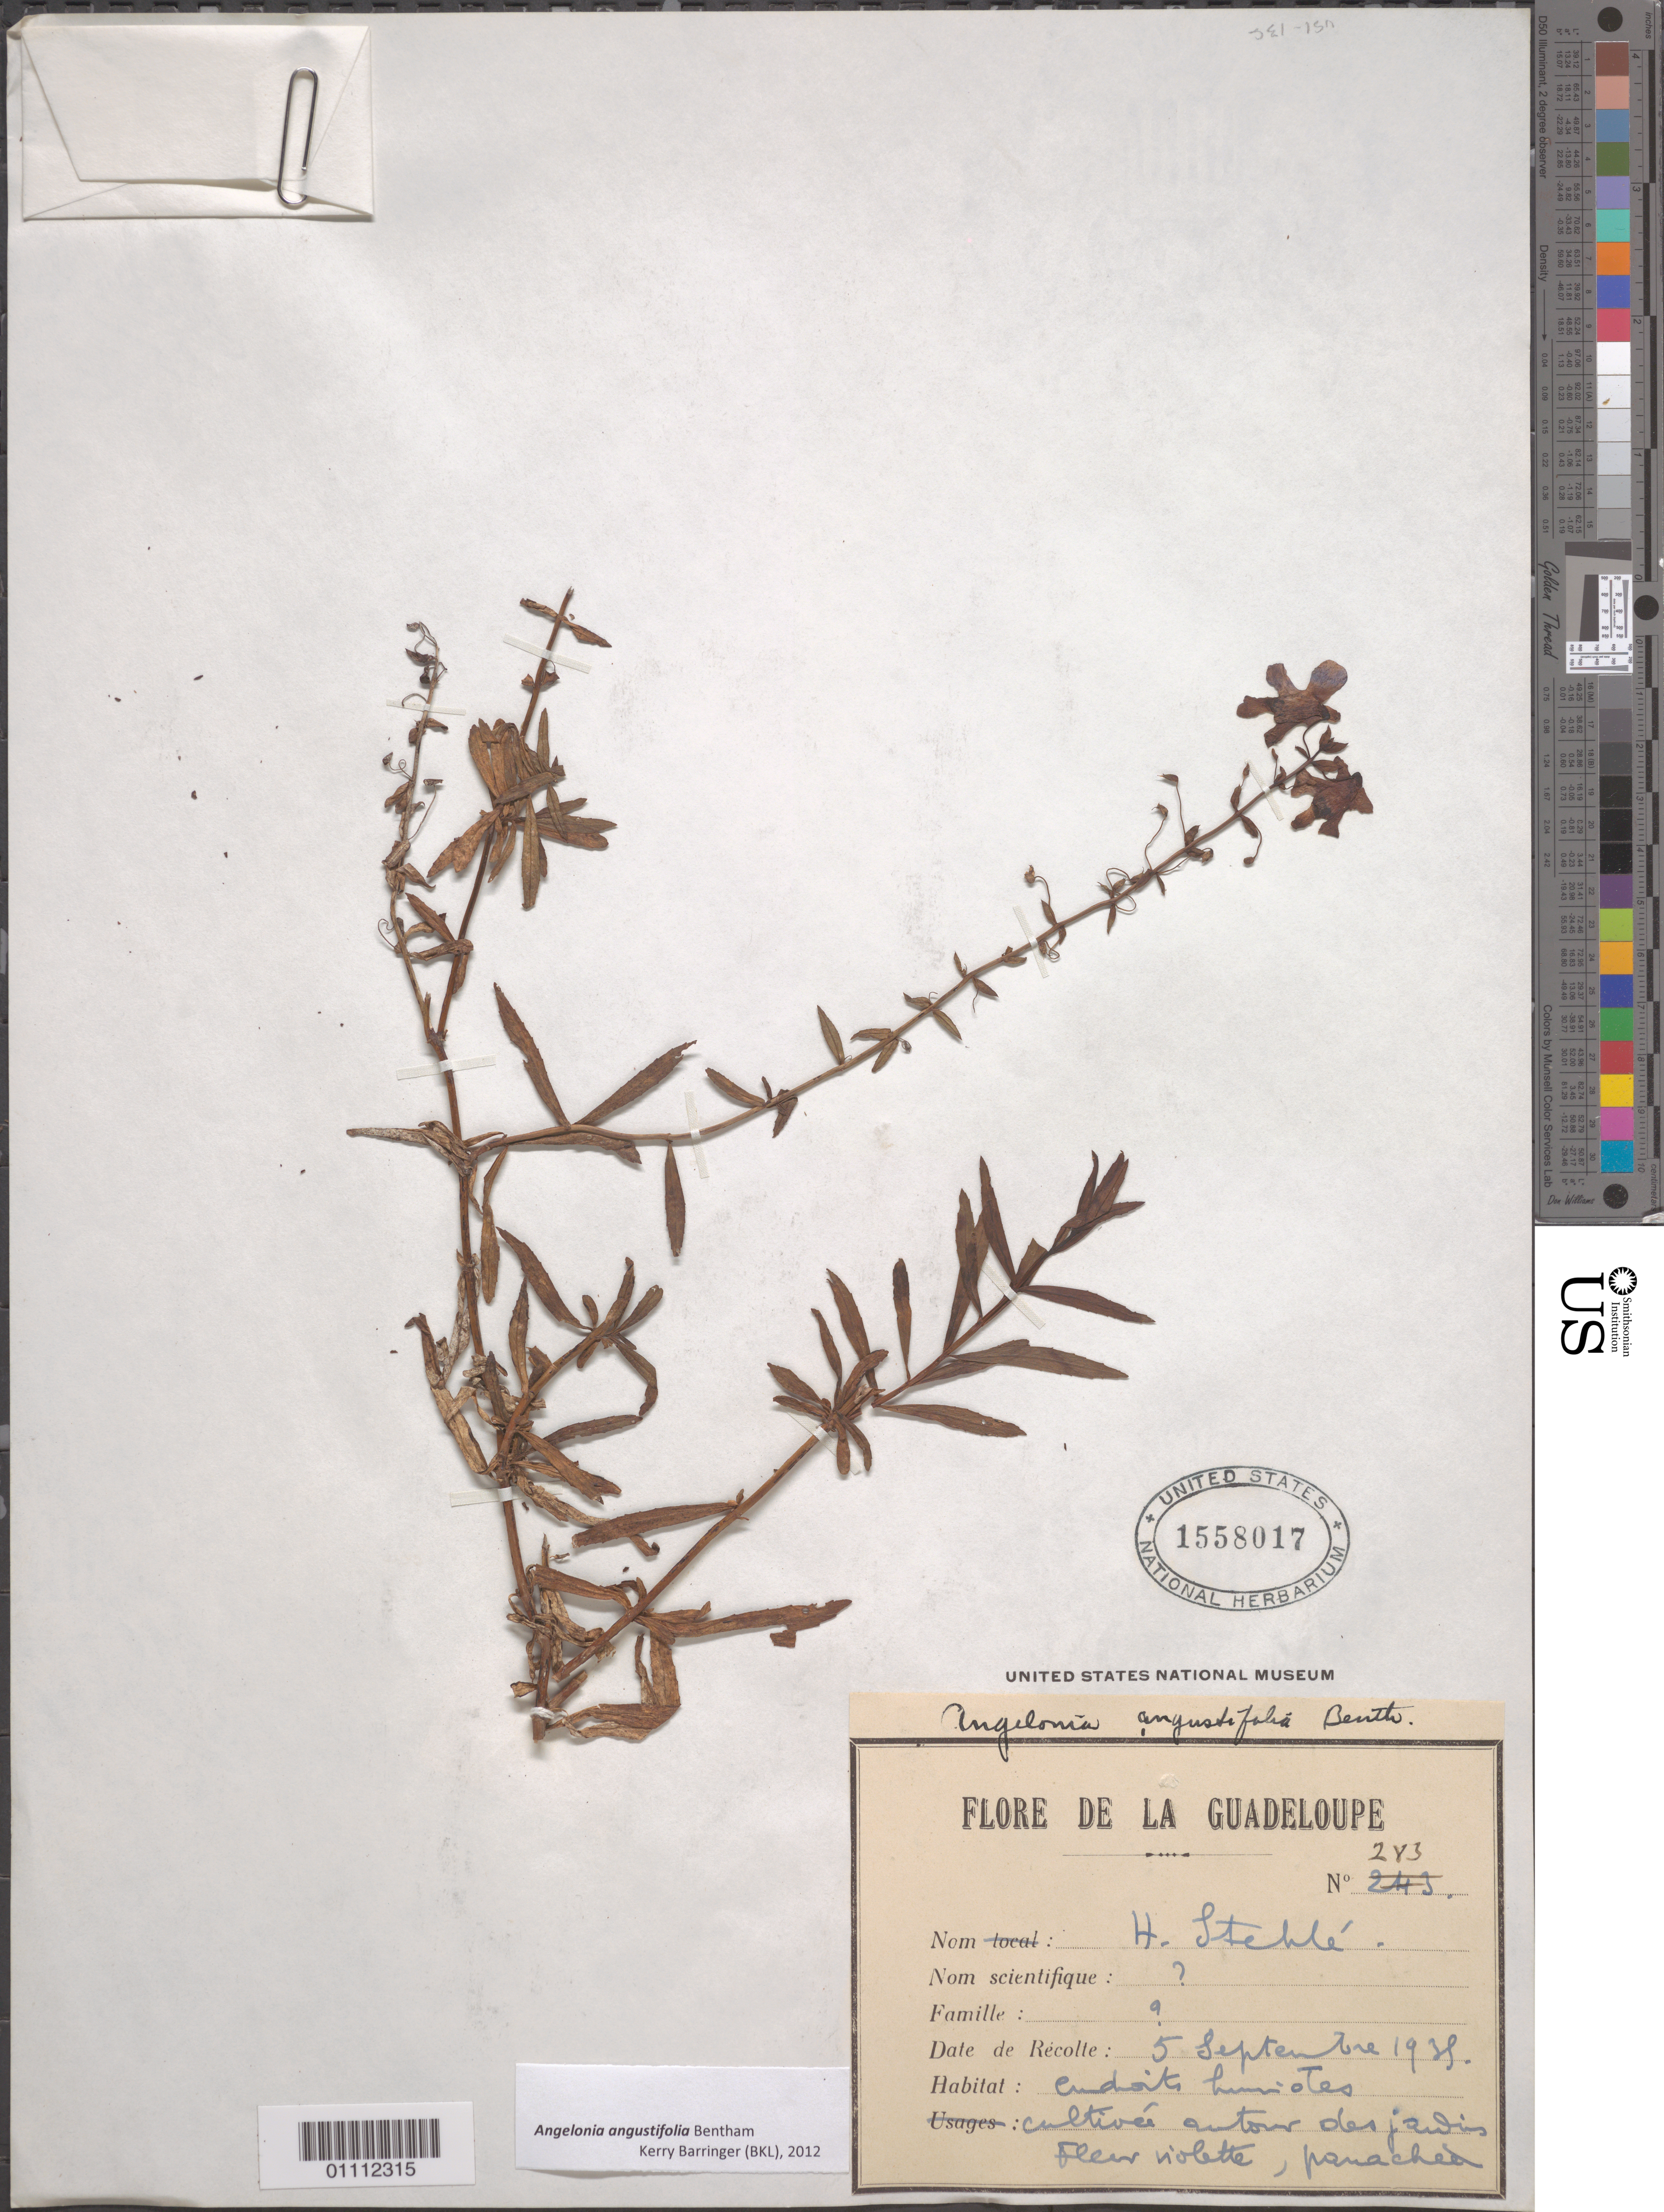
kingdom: Plantae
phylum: Tracheophyta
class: Magnoliopsida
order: Lamiales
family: Plantaginaceae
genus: Angelonia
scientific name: Angelonia angustifolia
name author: Benth.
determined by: Barringer, K.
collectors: H. Stehlé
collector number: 283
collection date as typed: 05 Sep 1938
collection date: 1938-09-05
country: Guadeloupe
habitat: Cultivée autour des jardins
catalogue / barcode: US 1558017